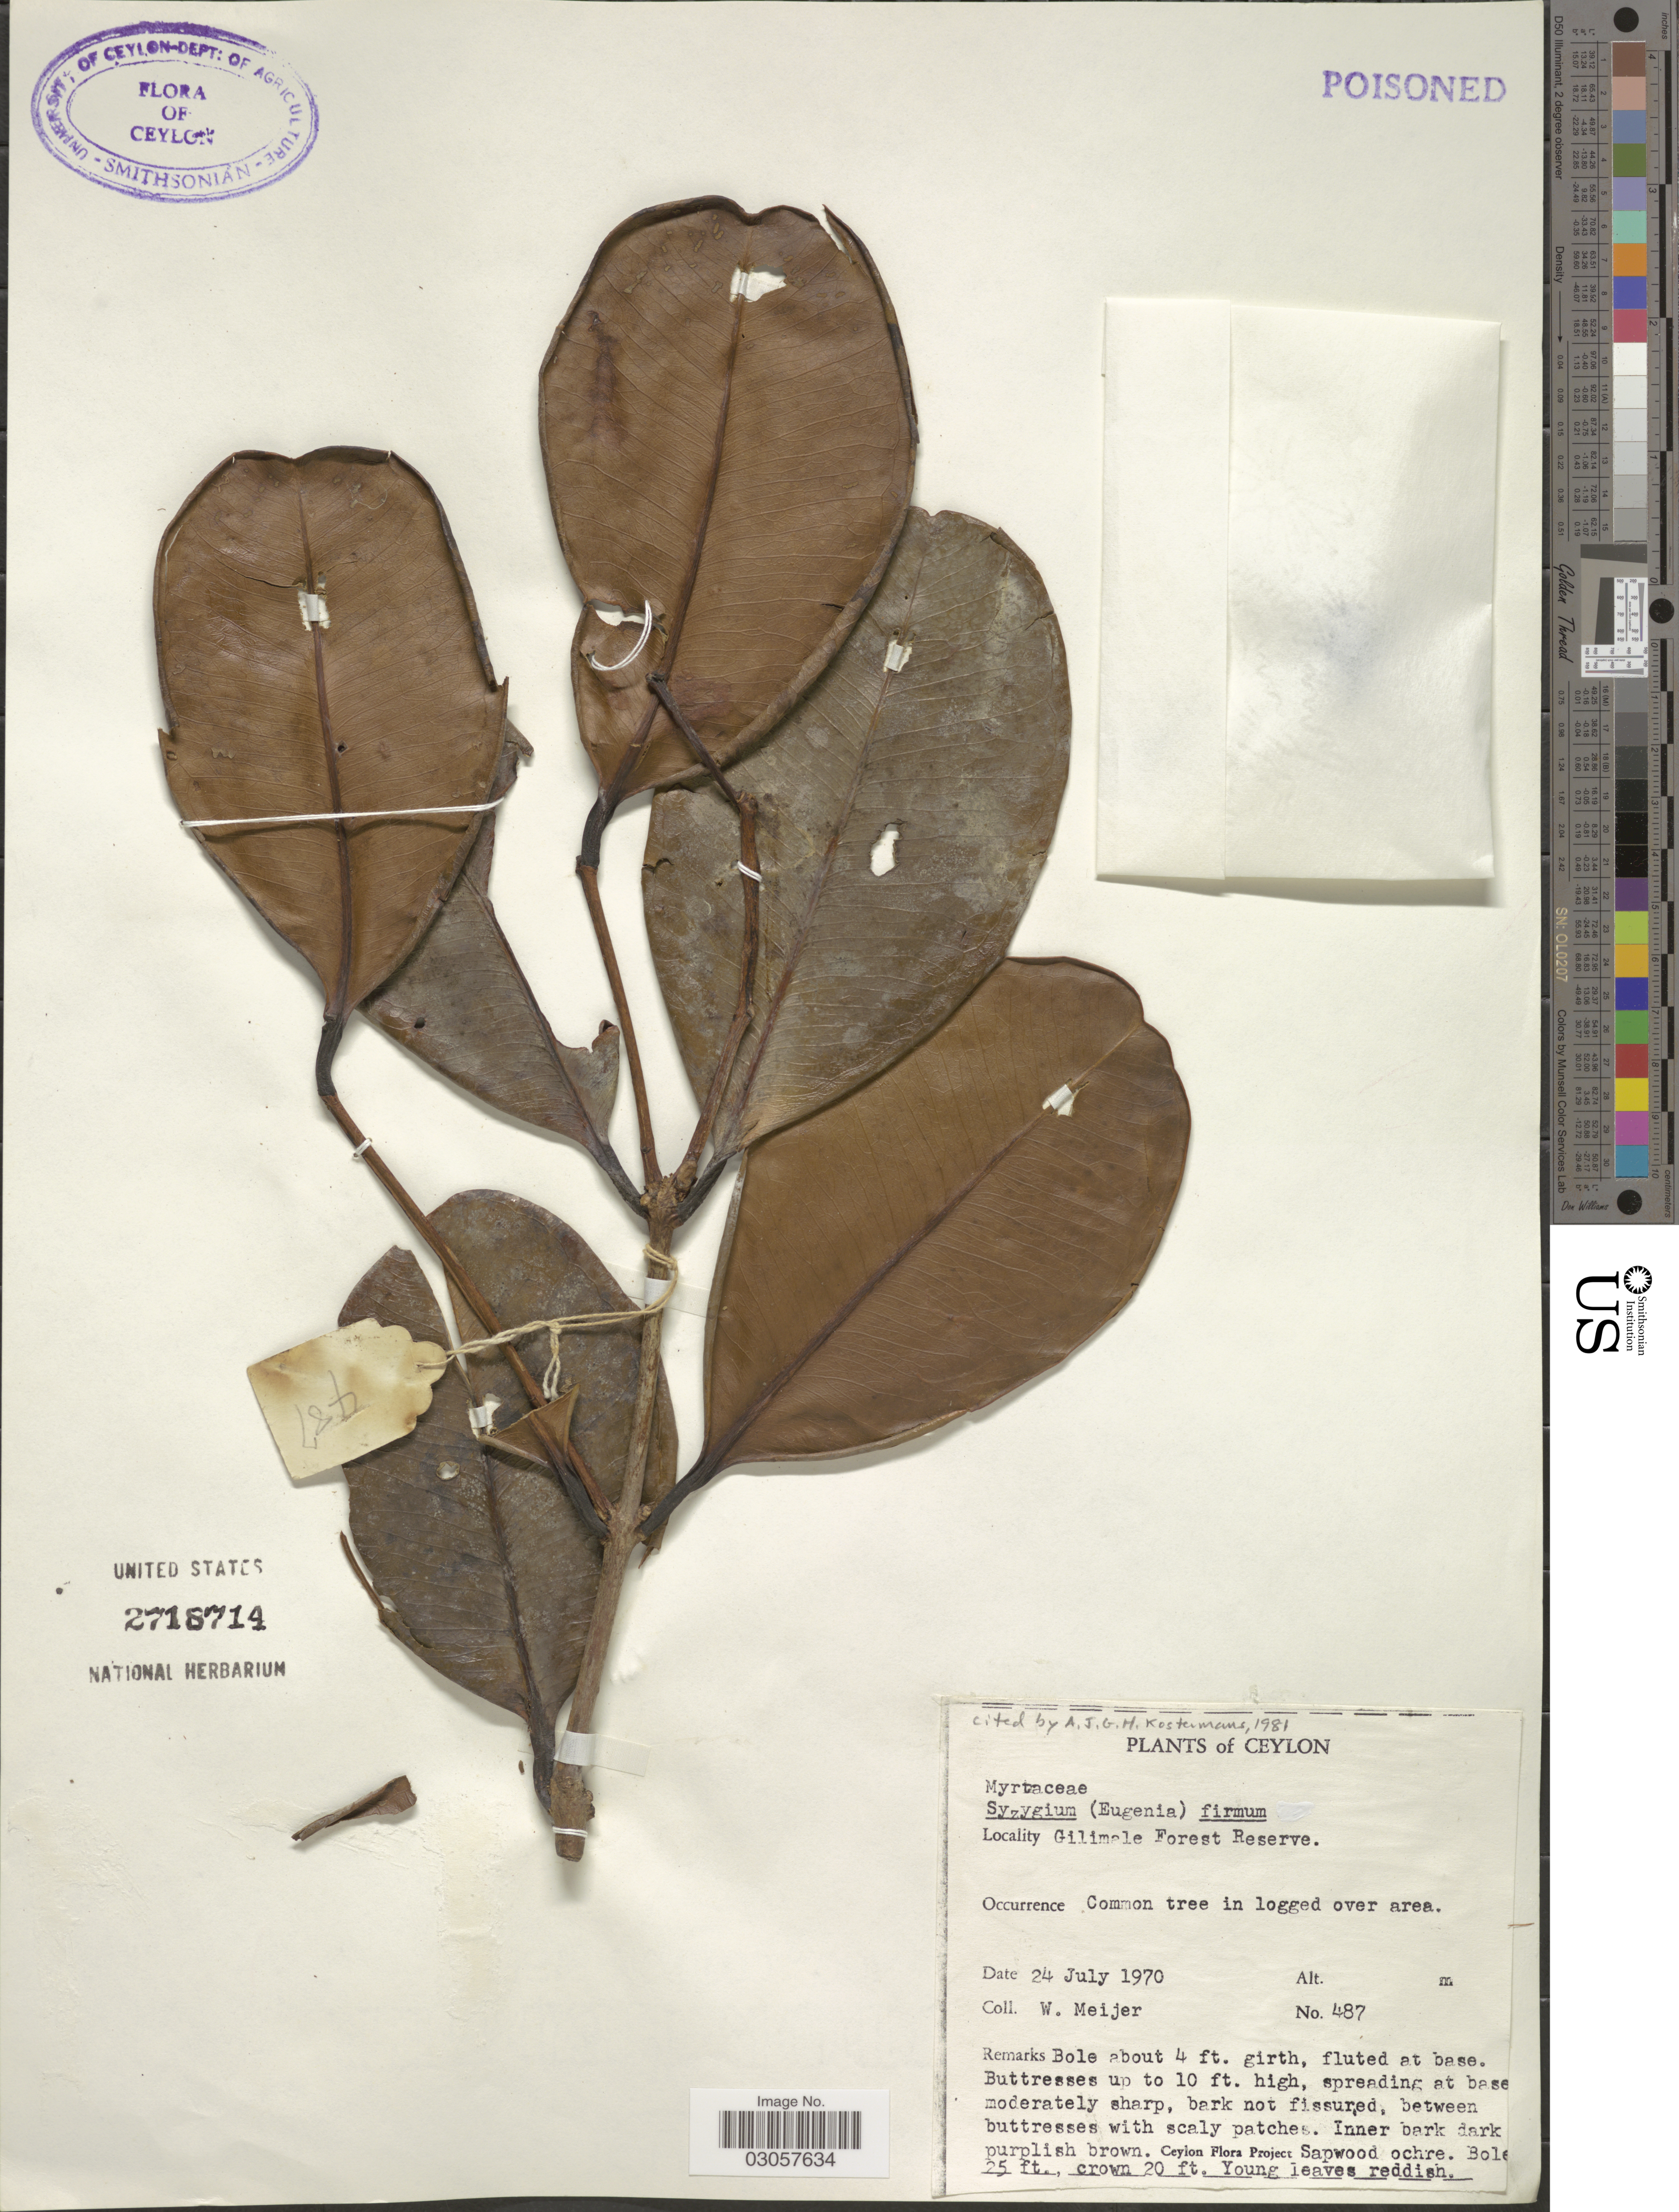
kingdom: Plantae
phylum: Tracheophyta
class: Magnoliopsida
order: Myrtales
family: Myrtaceae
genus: Syzygium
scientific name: Syzygium firmum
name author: (Blume) Thwaites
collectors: W. Meijer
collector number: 487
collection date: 1970-07-24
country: Sri Lanka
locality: Ceylon. Gilimale Forest Reserve.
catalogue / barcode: US 2718714